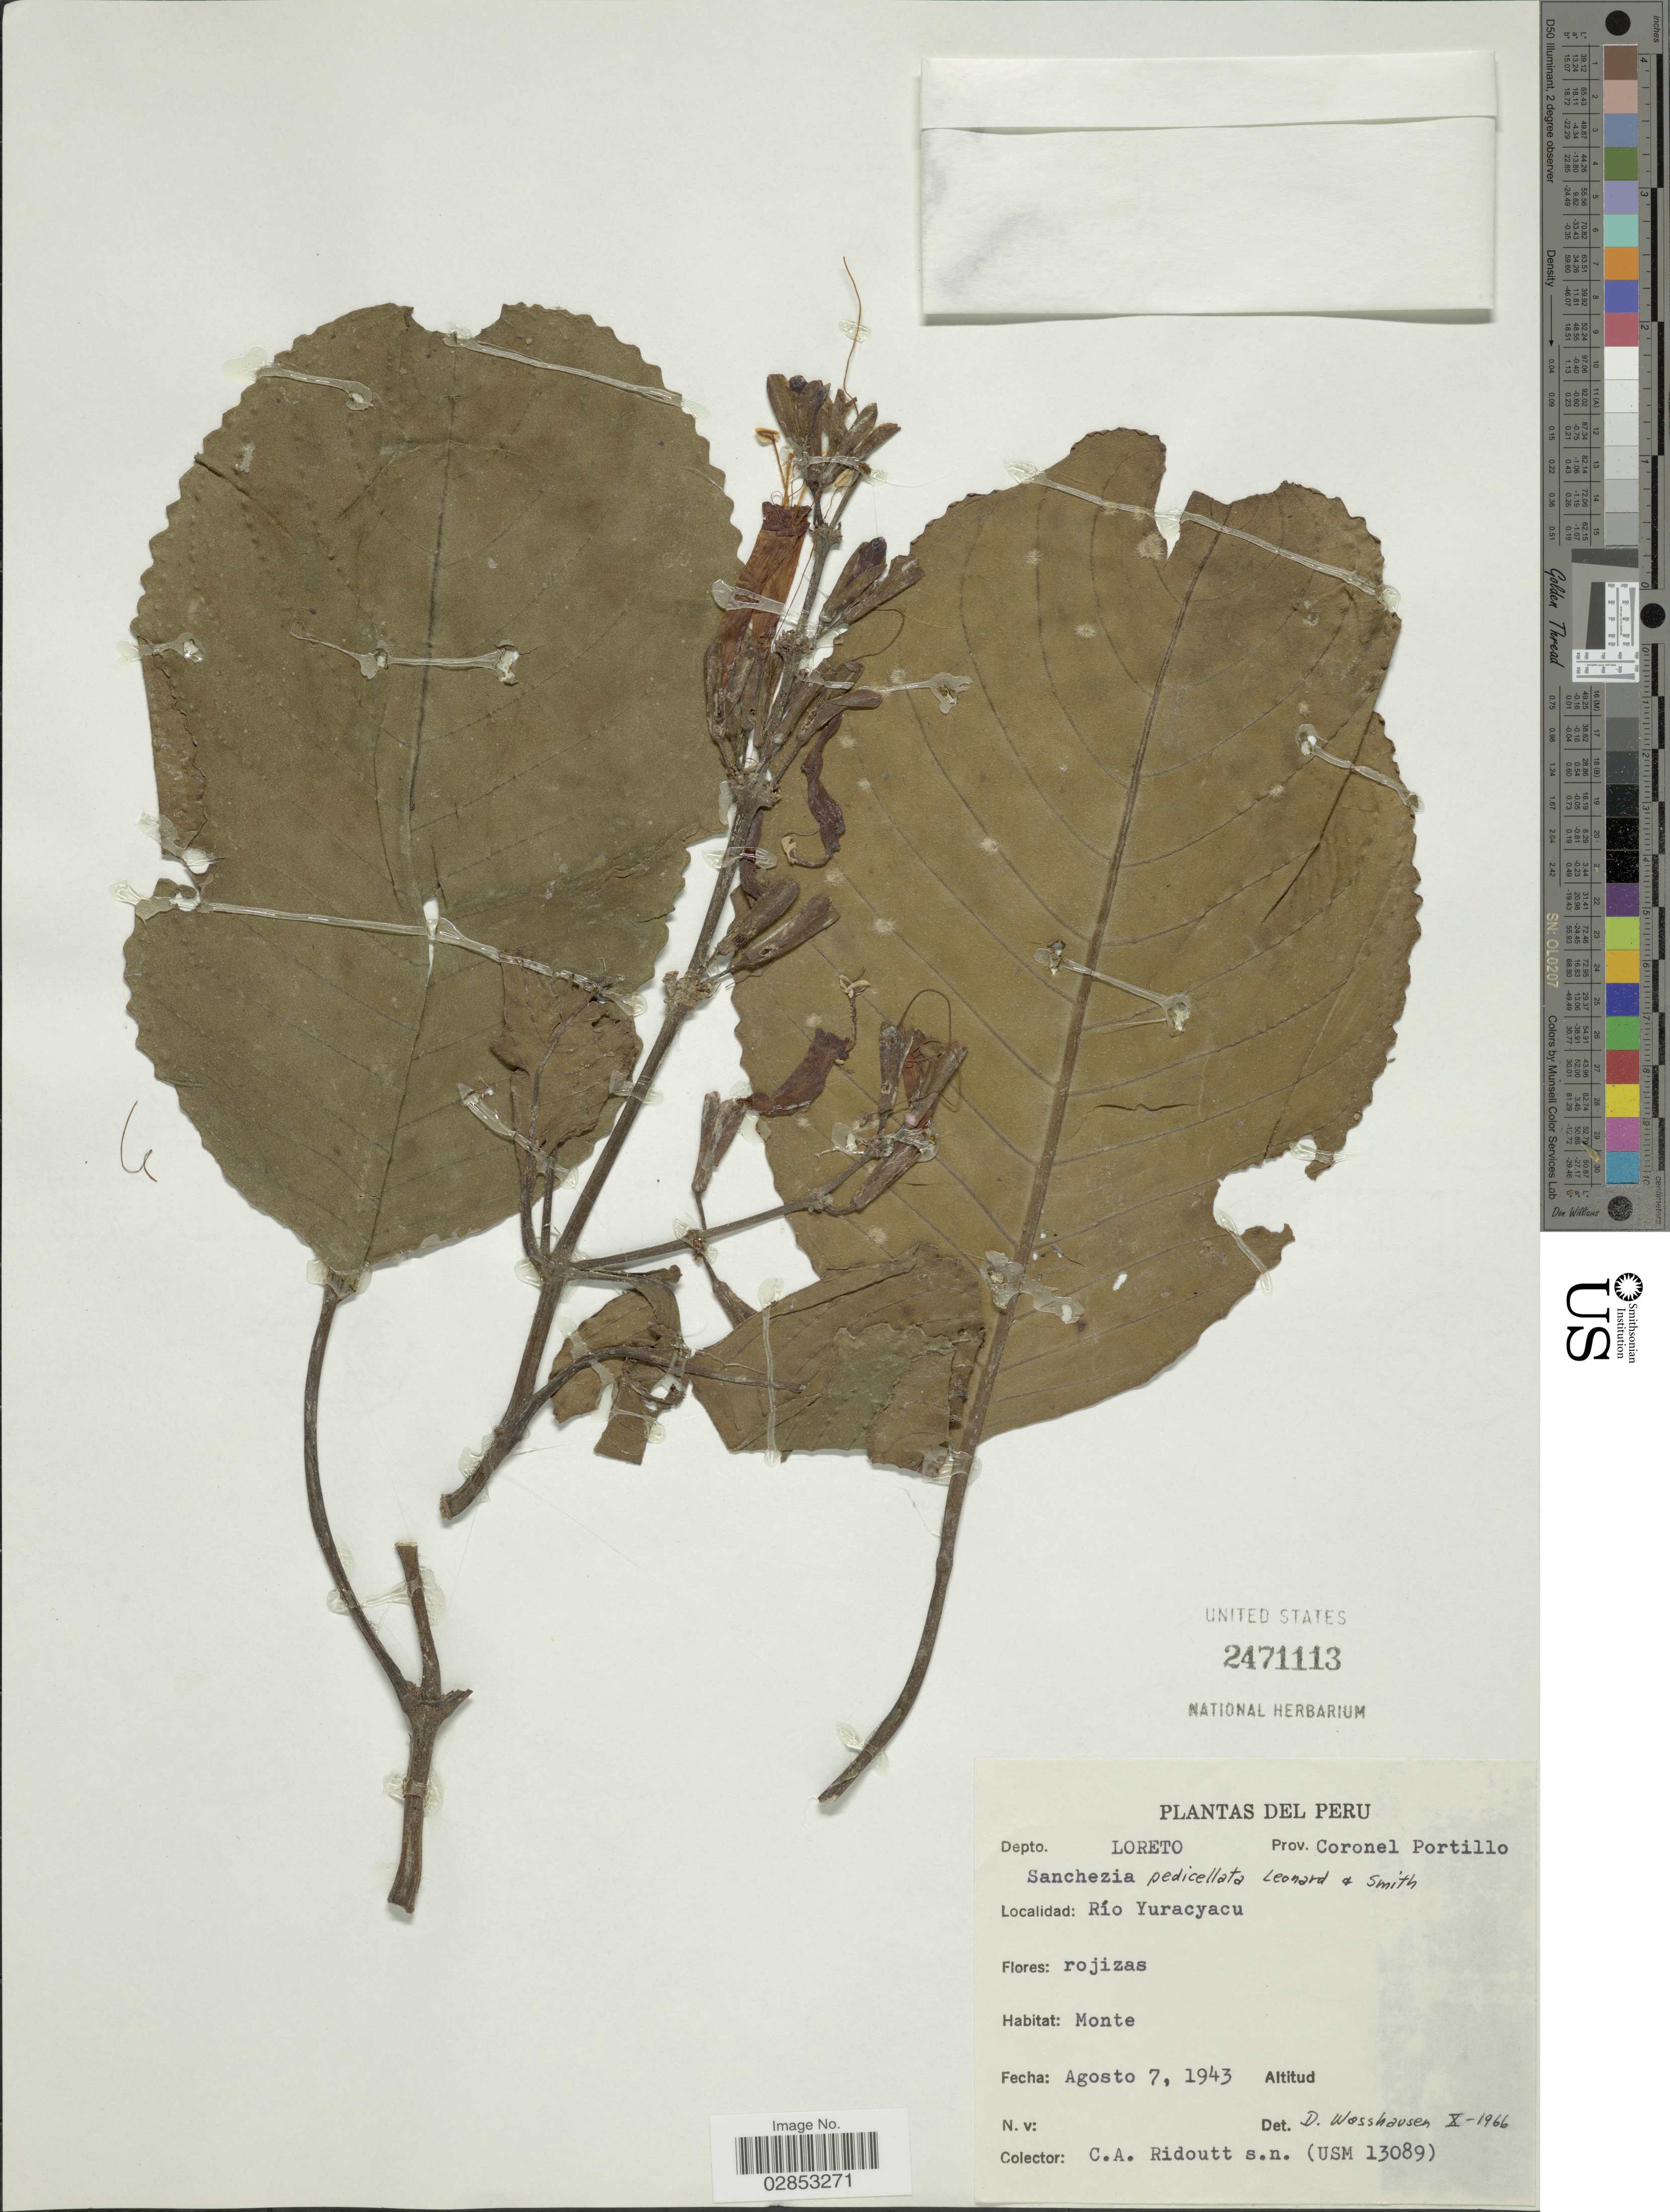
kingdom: Plantae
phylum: Tracheophyta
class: Magnoliopsida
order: Lamiales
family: Acanthaceae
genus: Sanchezia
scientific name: Sanchezia pedicellata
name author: Leonard & L.B. Sm.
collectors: C. Ridoutt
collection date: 1943-08-07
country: Peru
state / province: Loreto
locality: Depto. Loreto, Prov. Coronel Portillo, Río Yuracyacu.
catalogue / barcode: US 2471113